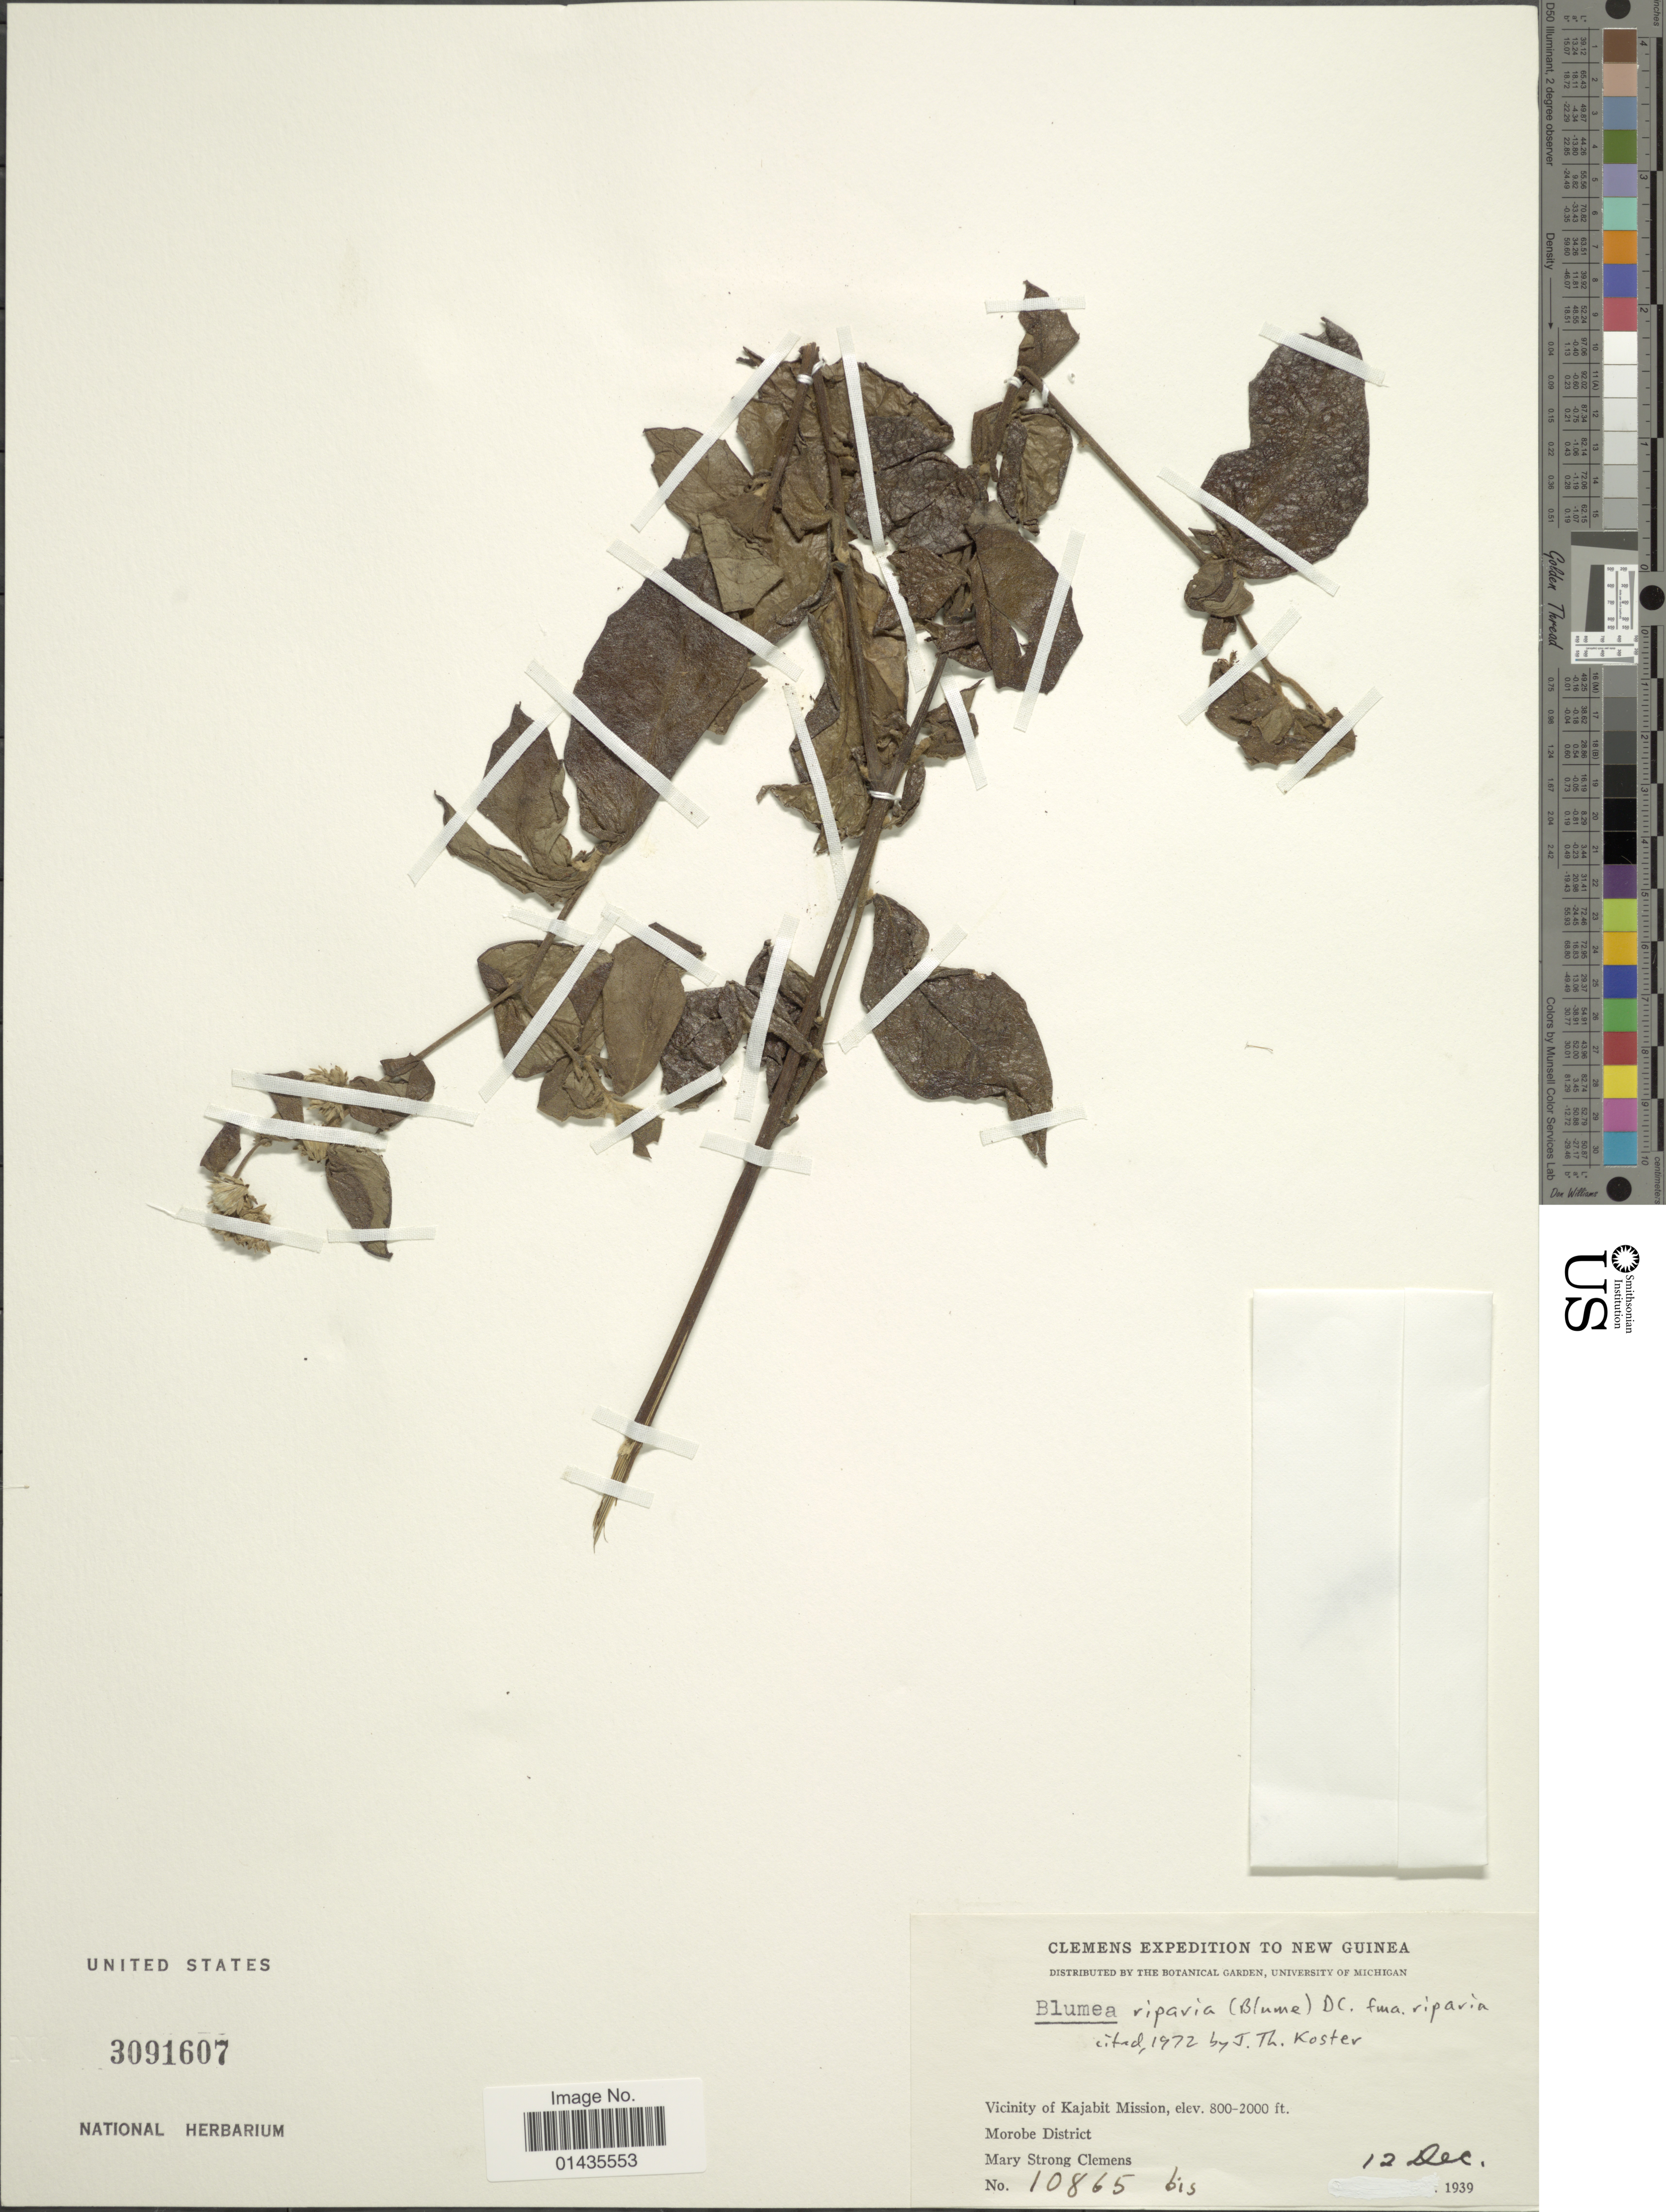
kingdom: Plantae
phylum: Tracheophyta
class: Magnoliopsida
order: Asterales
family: Asteraceae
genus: Blumea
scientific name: Blumea riparia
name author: (Blume) DC.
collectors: M. S. Clemens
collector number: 10865bis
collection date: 1939-12-12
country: Papua New Guinea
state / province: Morobe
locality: New Guinea, Vicinity of Kajabit Mission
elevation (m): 244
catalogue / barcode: US 3091607